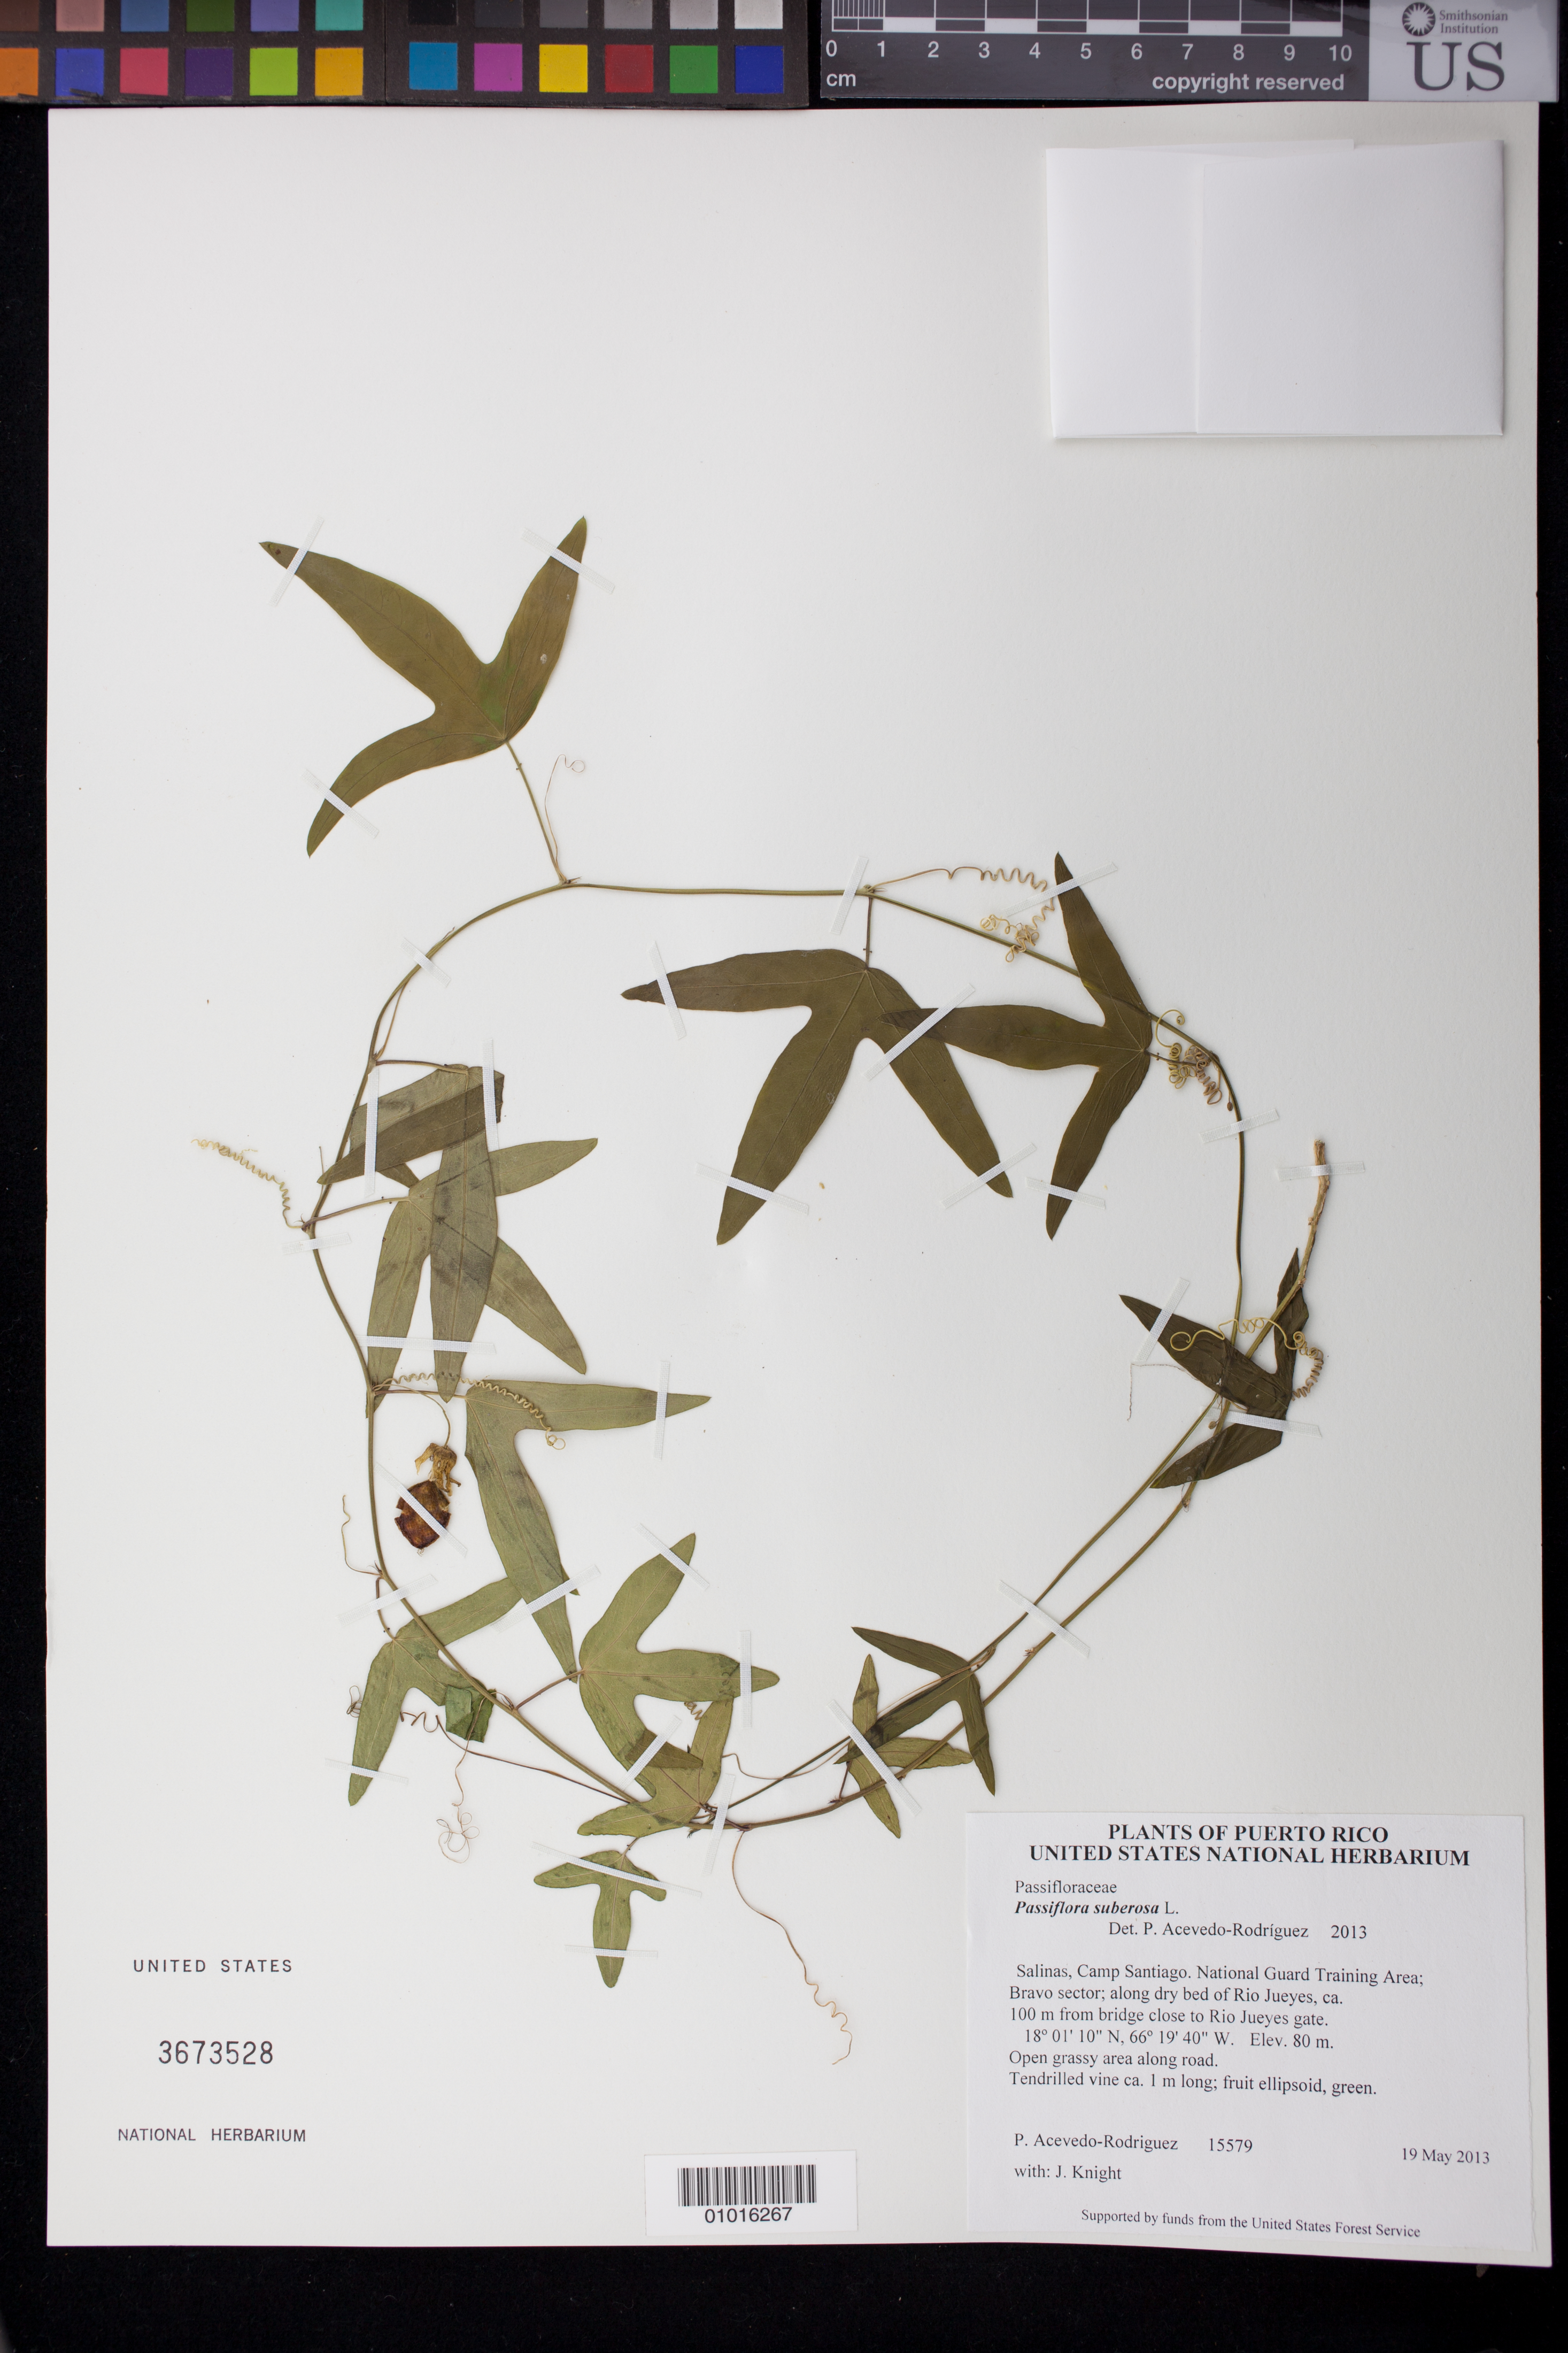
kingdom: Plantae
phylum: Tracheophyta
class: Magnoliopsida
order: Malpighiales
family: Passifloraceae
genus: Passiflora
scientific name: Passiflora suberosa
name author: L.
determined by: Acevedo-Rodríguez, P., (BOT), Smithsonian Institution - National Museum of Natural History (UNITED STATES)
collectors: P. Acevedo-Rodr. & J. Knight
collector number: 15579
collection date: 2013-05-19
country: Puerto Rico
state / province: Salinas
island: Puerto Rico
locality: Camp Santiago. National Guard Training Area; Bravo sector; along dry bed of Rio Jueyes, ca. 100 m from bridge close to Rio Jueyes gate.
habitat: Open grassy area along road.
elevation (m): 80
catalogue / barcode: US 3673528